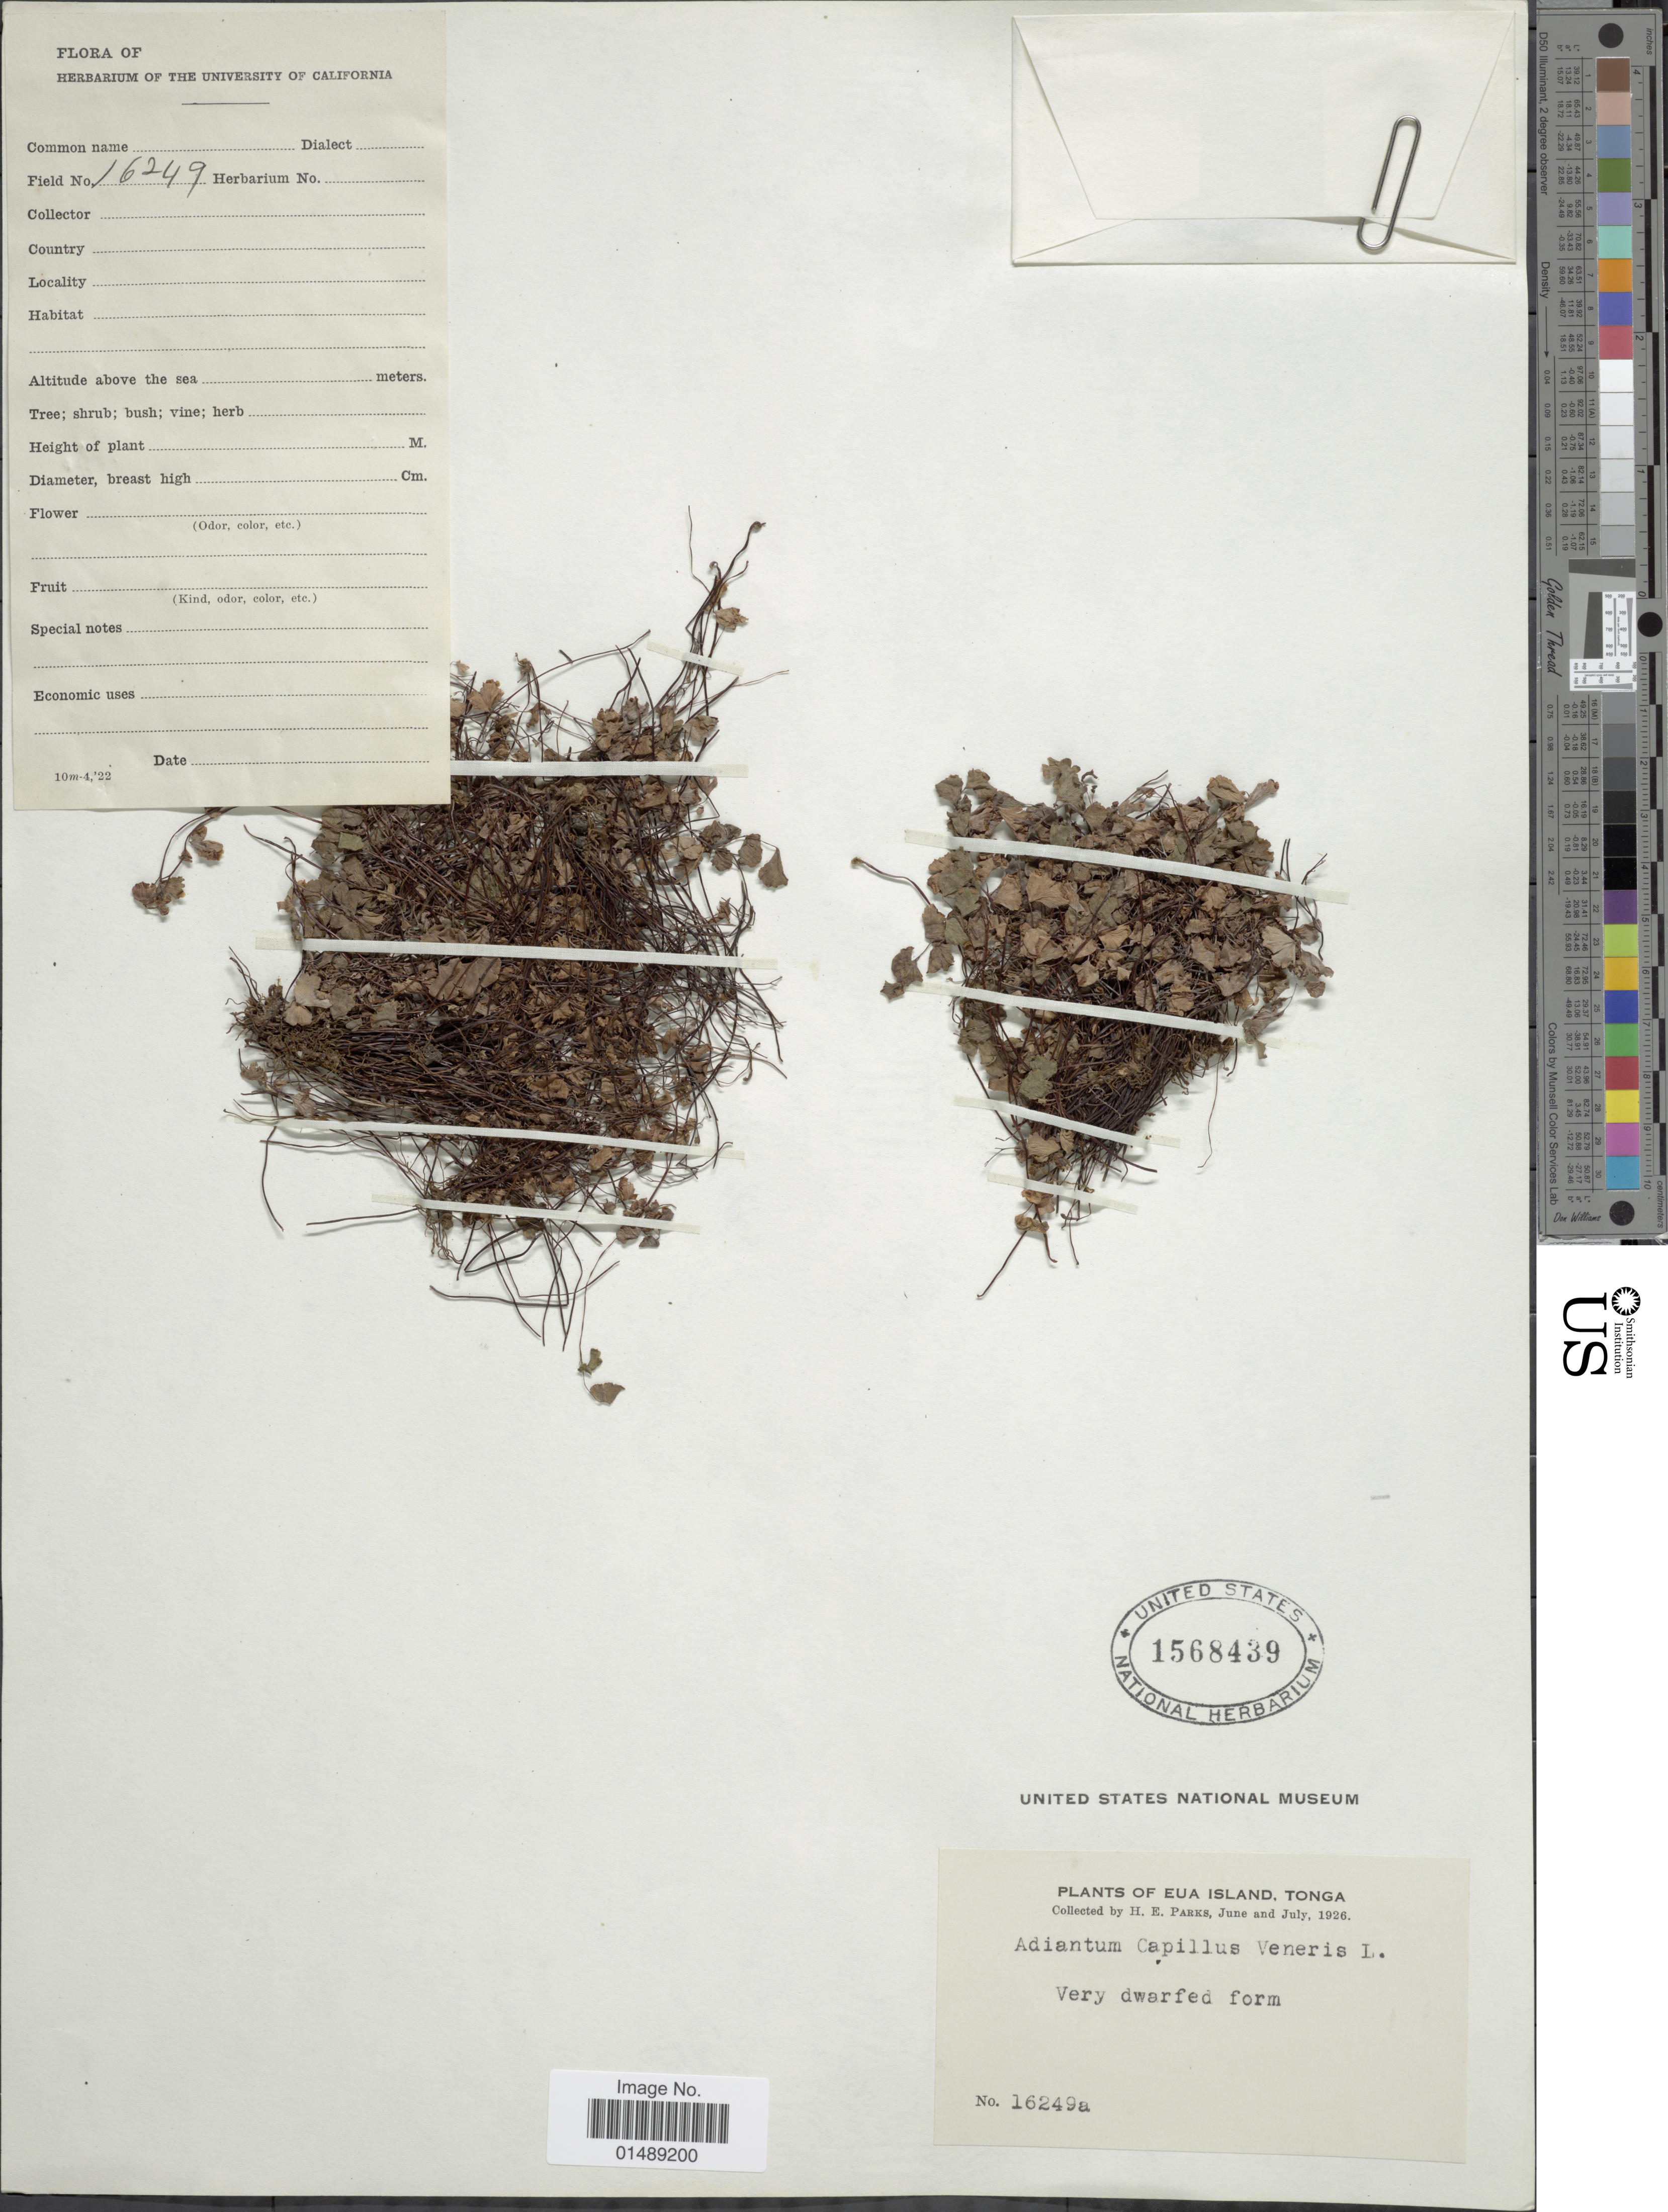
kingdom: Plantae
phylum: Tracheophyta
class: Polypodiopsida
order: Polypodiales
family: Pteridaceae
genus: Adiantum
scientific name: Adiantum capillus-veneris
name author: L.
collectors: H. E. Parks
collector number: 16249a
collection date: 1926-06/1926-07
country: Tonga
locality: Eua Islands, Tonga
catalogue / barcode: US 1568439